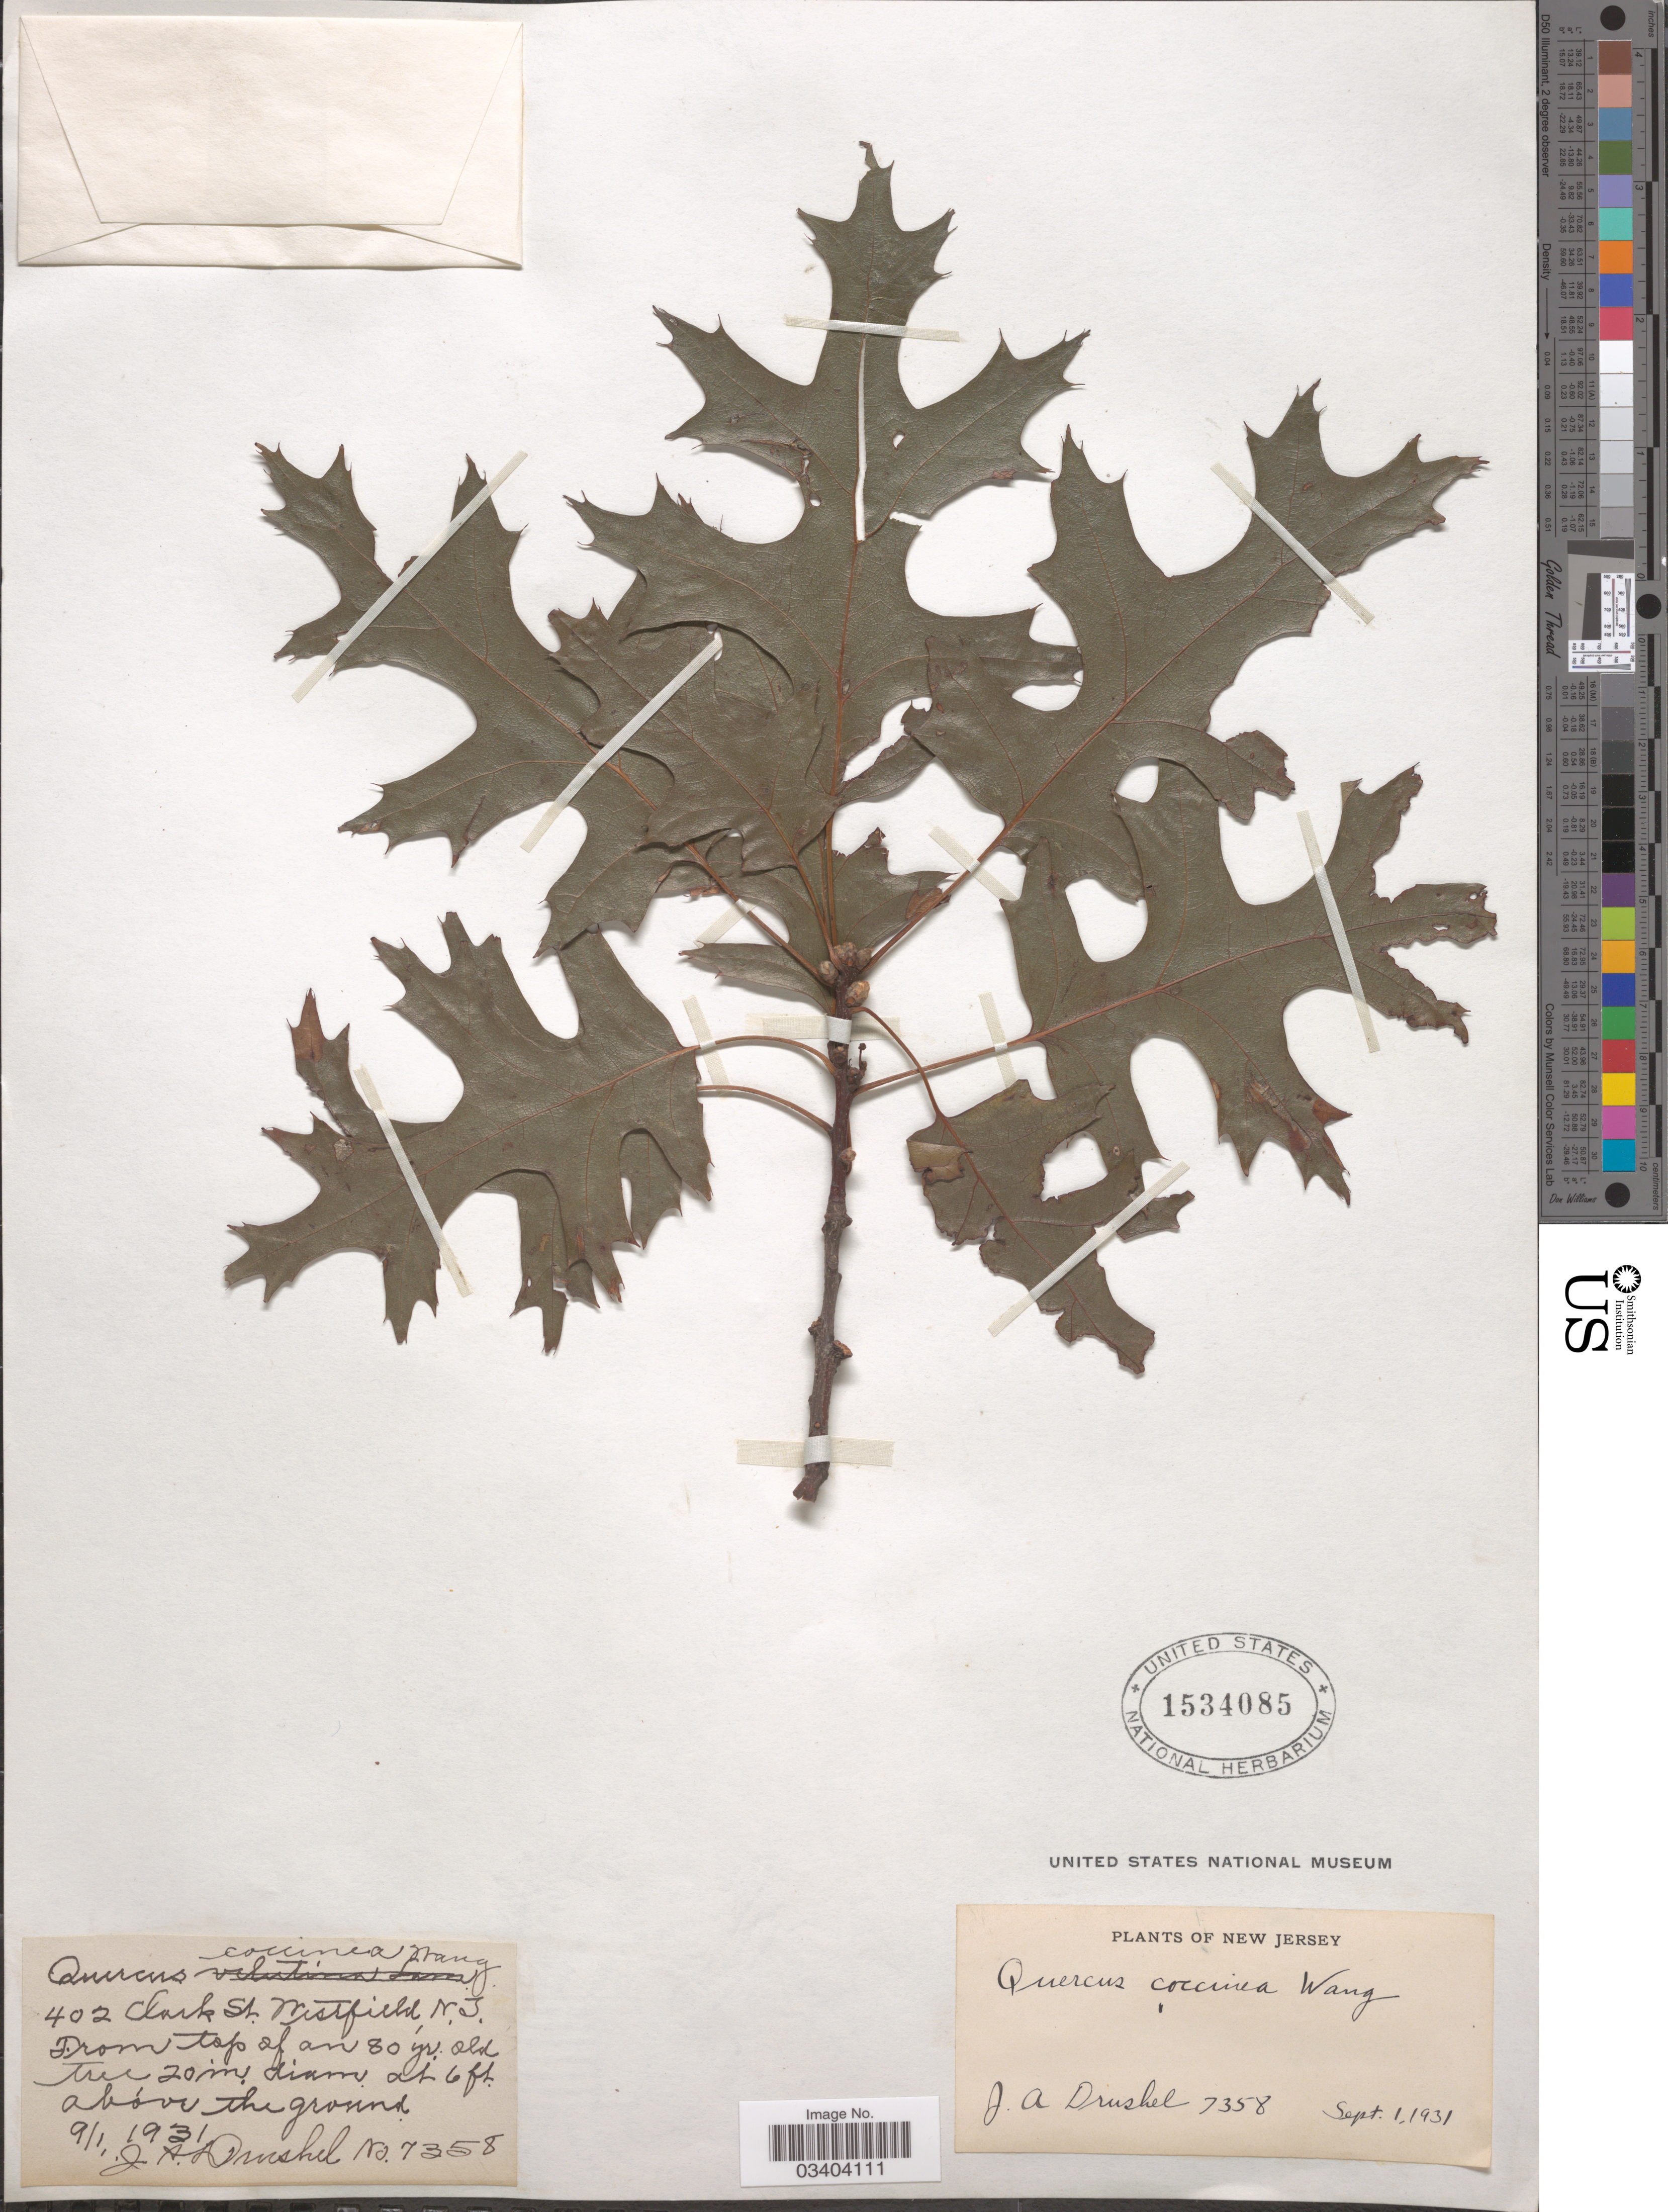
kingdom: Plantae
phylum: Tracheophyta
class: Magnoliopsida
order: Fagales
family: Fagaceae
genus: Quercus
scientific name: Quercus coccinea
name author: Münchh.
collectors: J. A. Drushel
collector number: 7358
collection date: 1931-09-01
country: United States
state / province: New Jersey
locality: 402 Clark St. Westfield.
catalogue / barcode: US 1534085